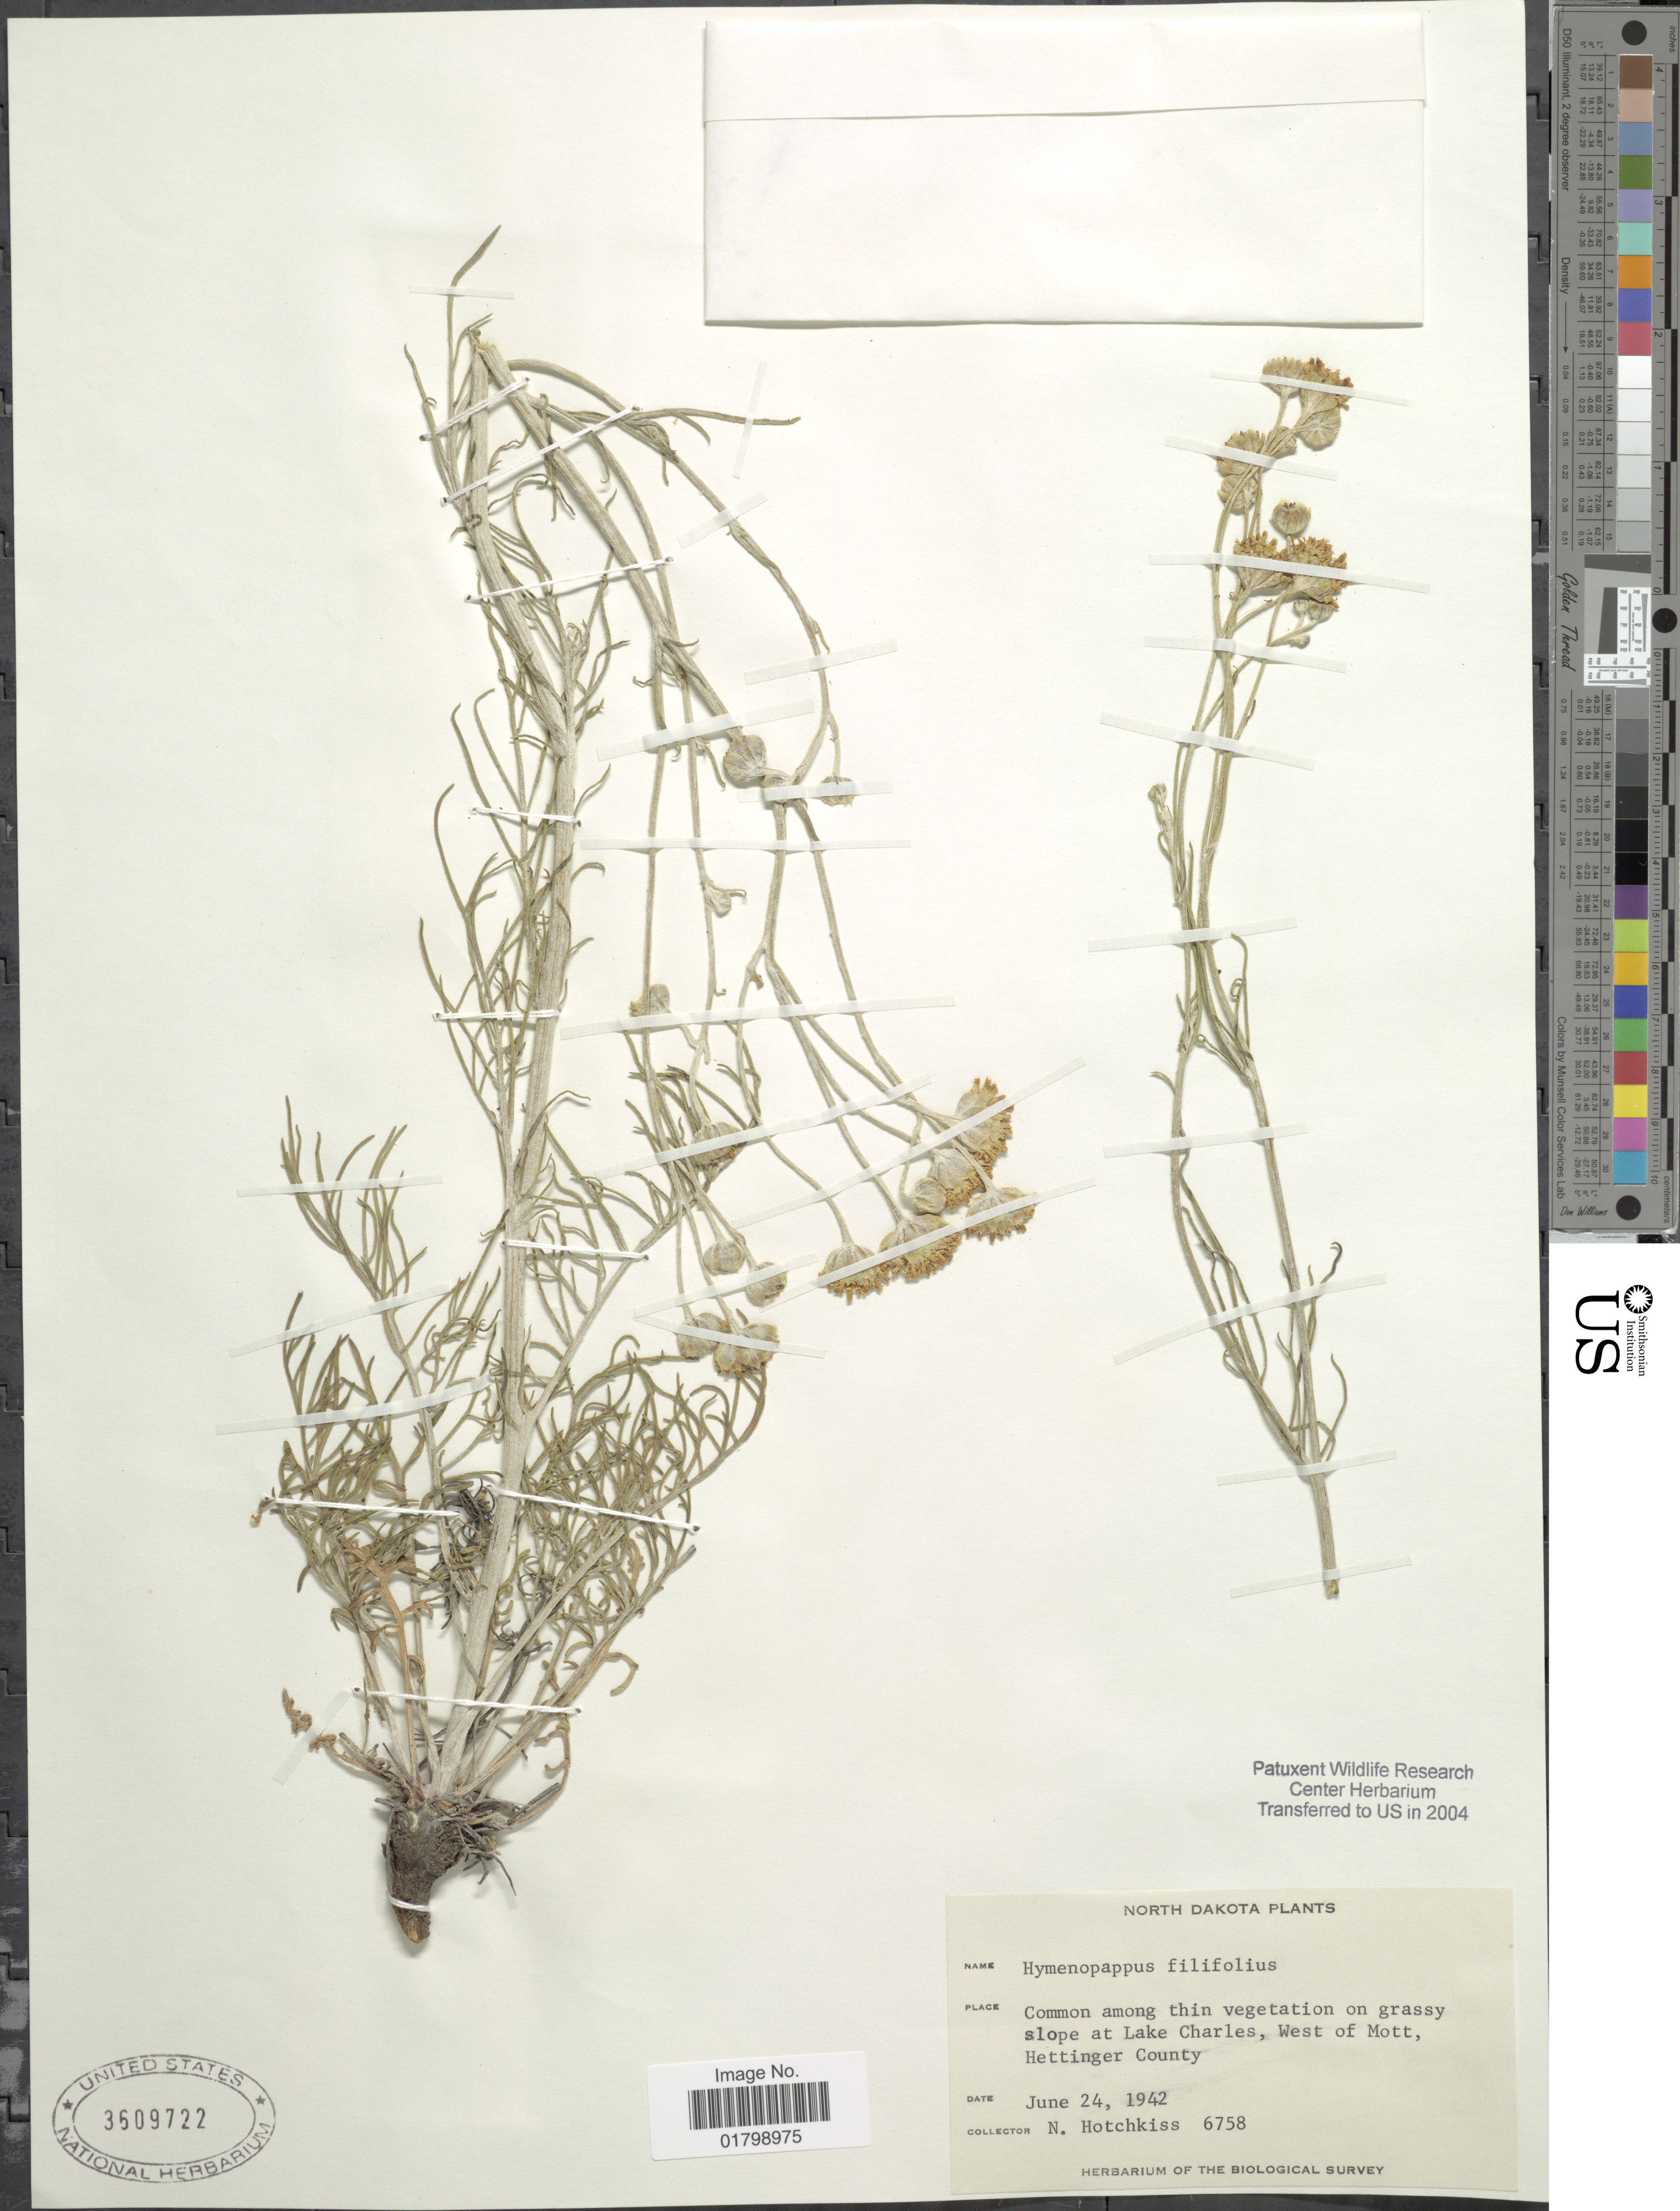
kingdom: Plantae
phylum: Tracheophyta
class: Magnoliopsida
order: Asterales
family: Asteraceae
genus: Hymenopappus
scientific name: Hymenopappus flavescens var. flavescens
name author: A. Gray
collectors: N. Hotchkiss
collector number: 6758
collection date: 1942-06-24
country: United States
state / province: North Dakota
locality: At Lake Charles, West of Mott, Hettinger County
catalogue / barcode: US 3609722